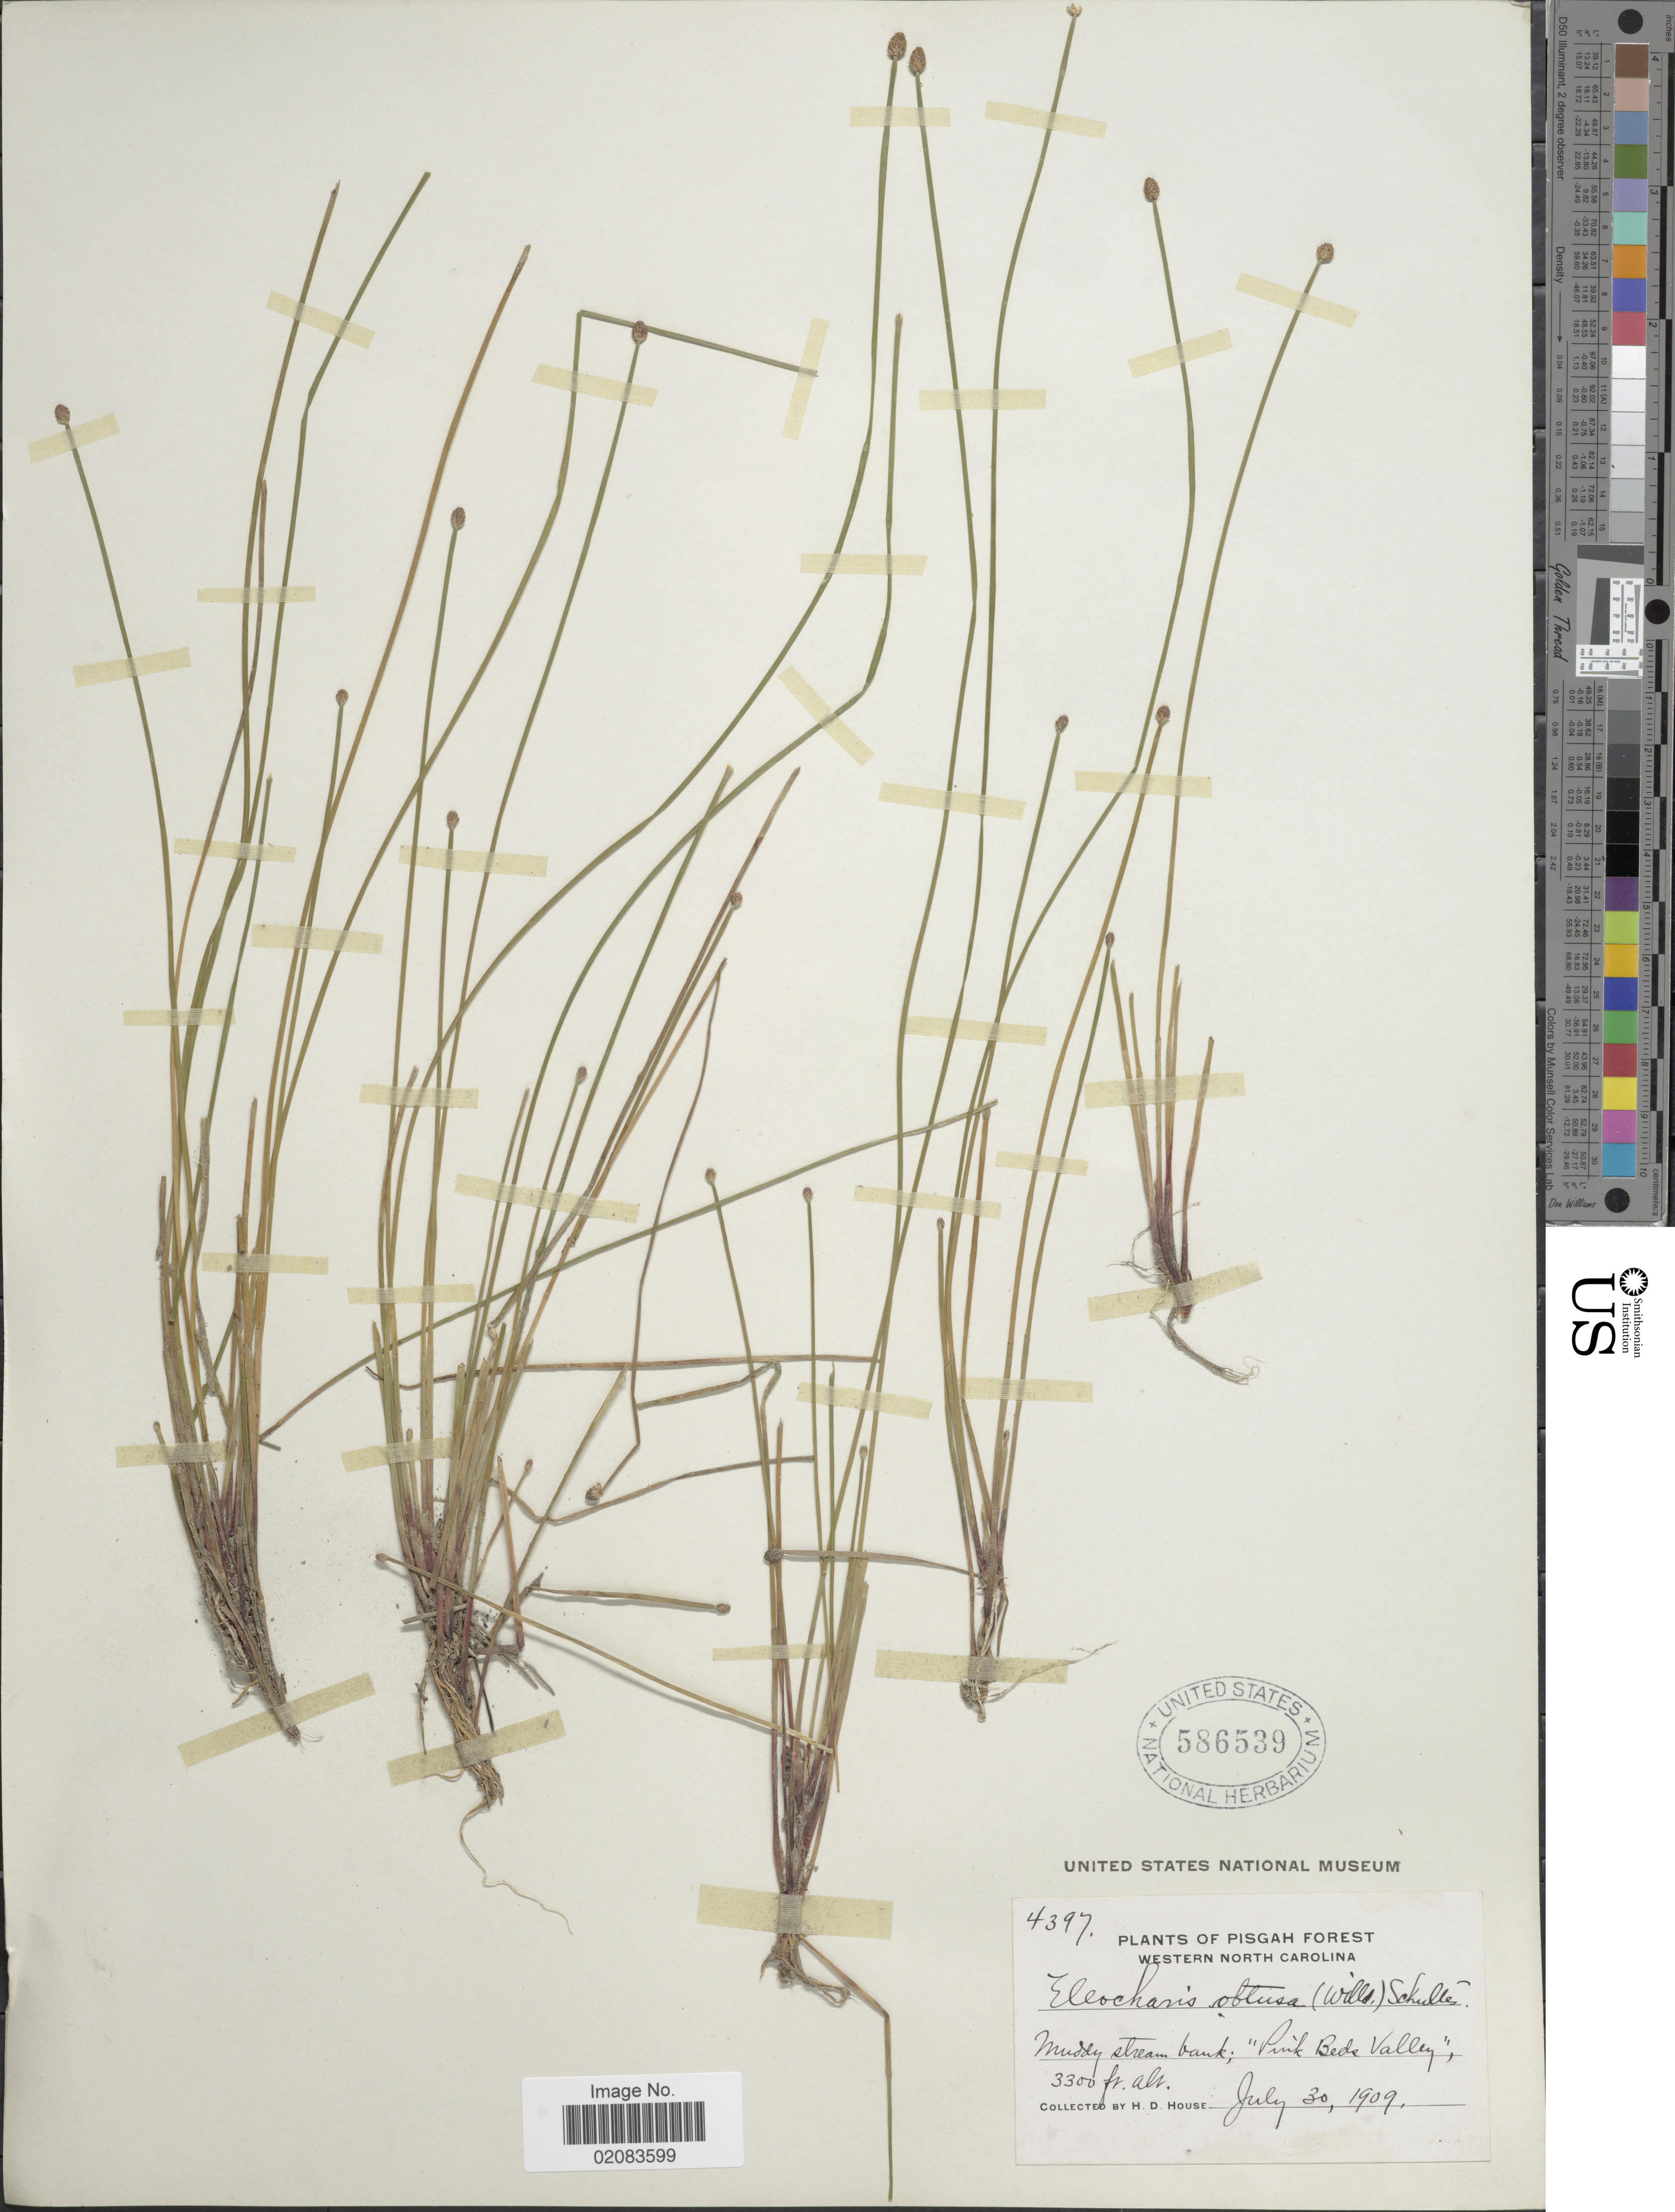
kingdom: Plantae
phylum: Tracheophyta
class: Liliopsida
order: Poales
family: Cyperaceae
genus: Eleocharis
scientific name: Eleocharis obtusa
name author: (Willd.) Schult.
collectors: H. D. House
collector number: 4397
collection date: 1909-07-30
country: United States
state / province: North Carolina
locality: Pisgah Forest, western North Carolina, muddy stream bank, "Pink Beds Valley"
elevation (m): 1006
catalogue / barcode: US 586539